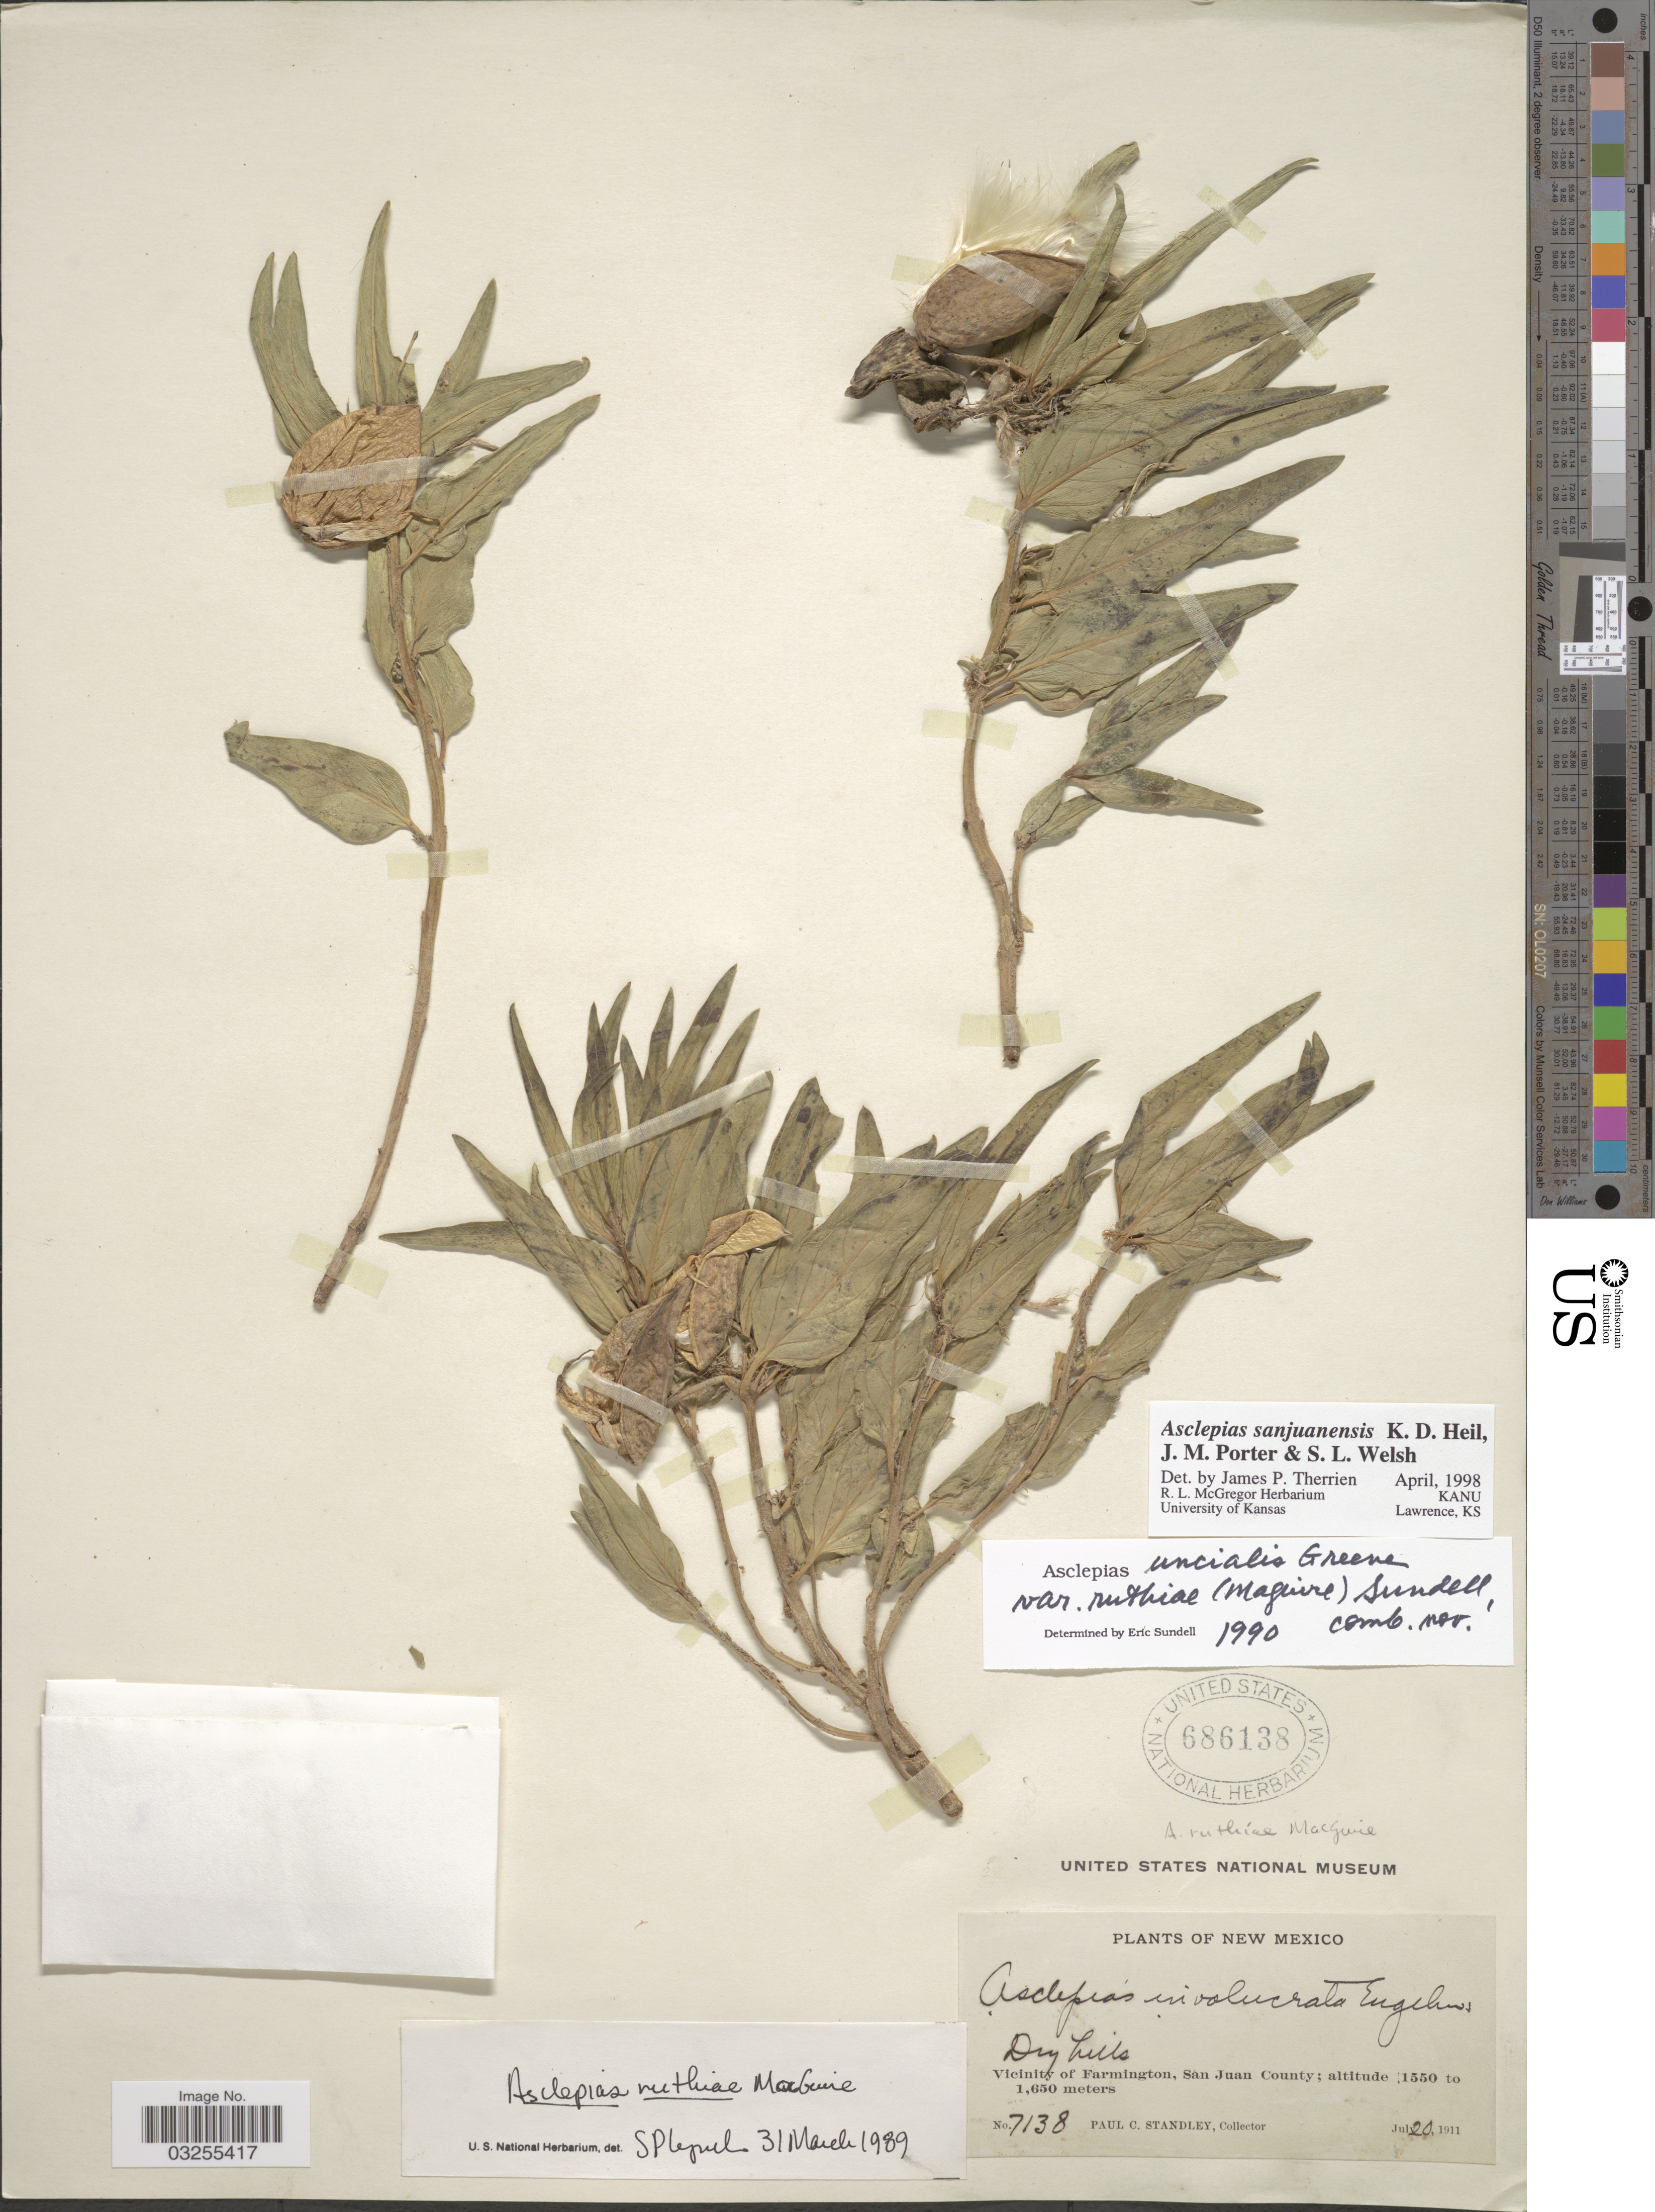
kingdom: Plantae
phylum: Tracheophyta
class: Magnoliopsida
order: Gentianales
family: Apocynaceae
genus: Asclepias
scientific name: Asclepias sanjuanensis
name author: K.D. Heil et al.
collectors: P. C. Standley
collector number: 7138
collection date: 1911-07-20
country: United States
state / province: New Mexico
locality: Vicinity of Farmington, San Juan County.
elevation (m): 1550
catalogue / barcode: US 686138